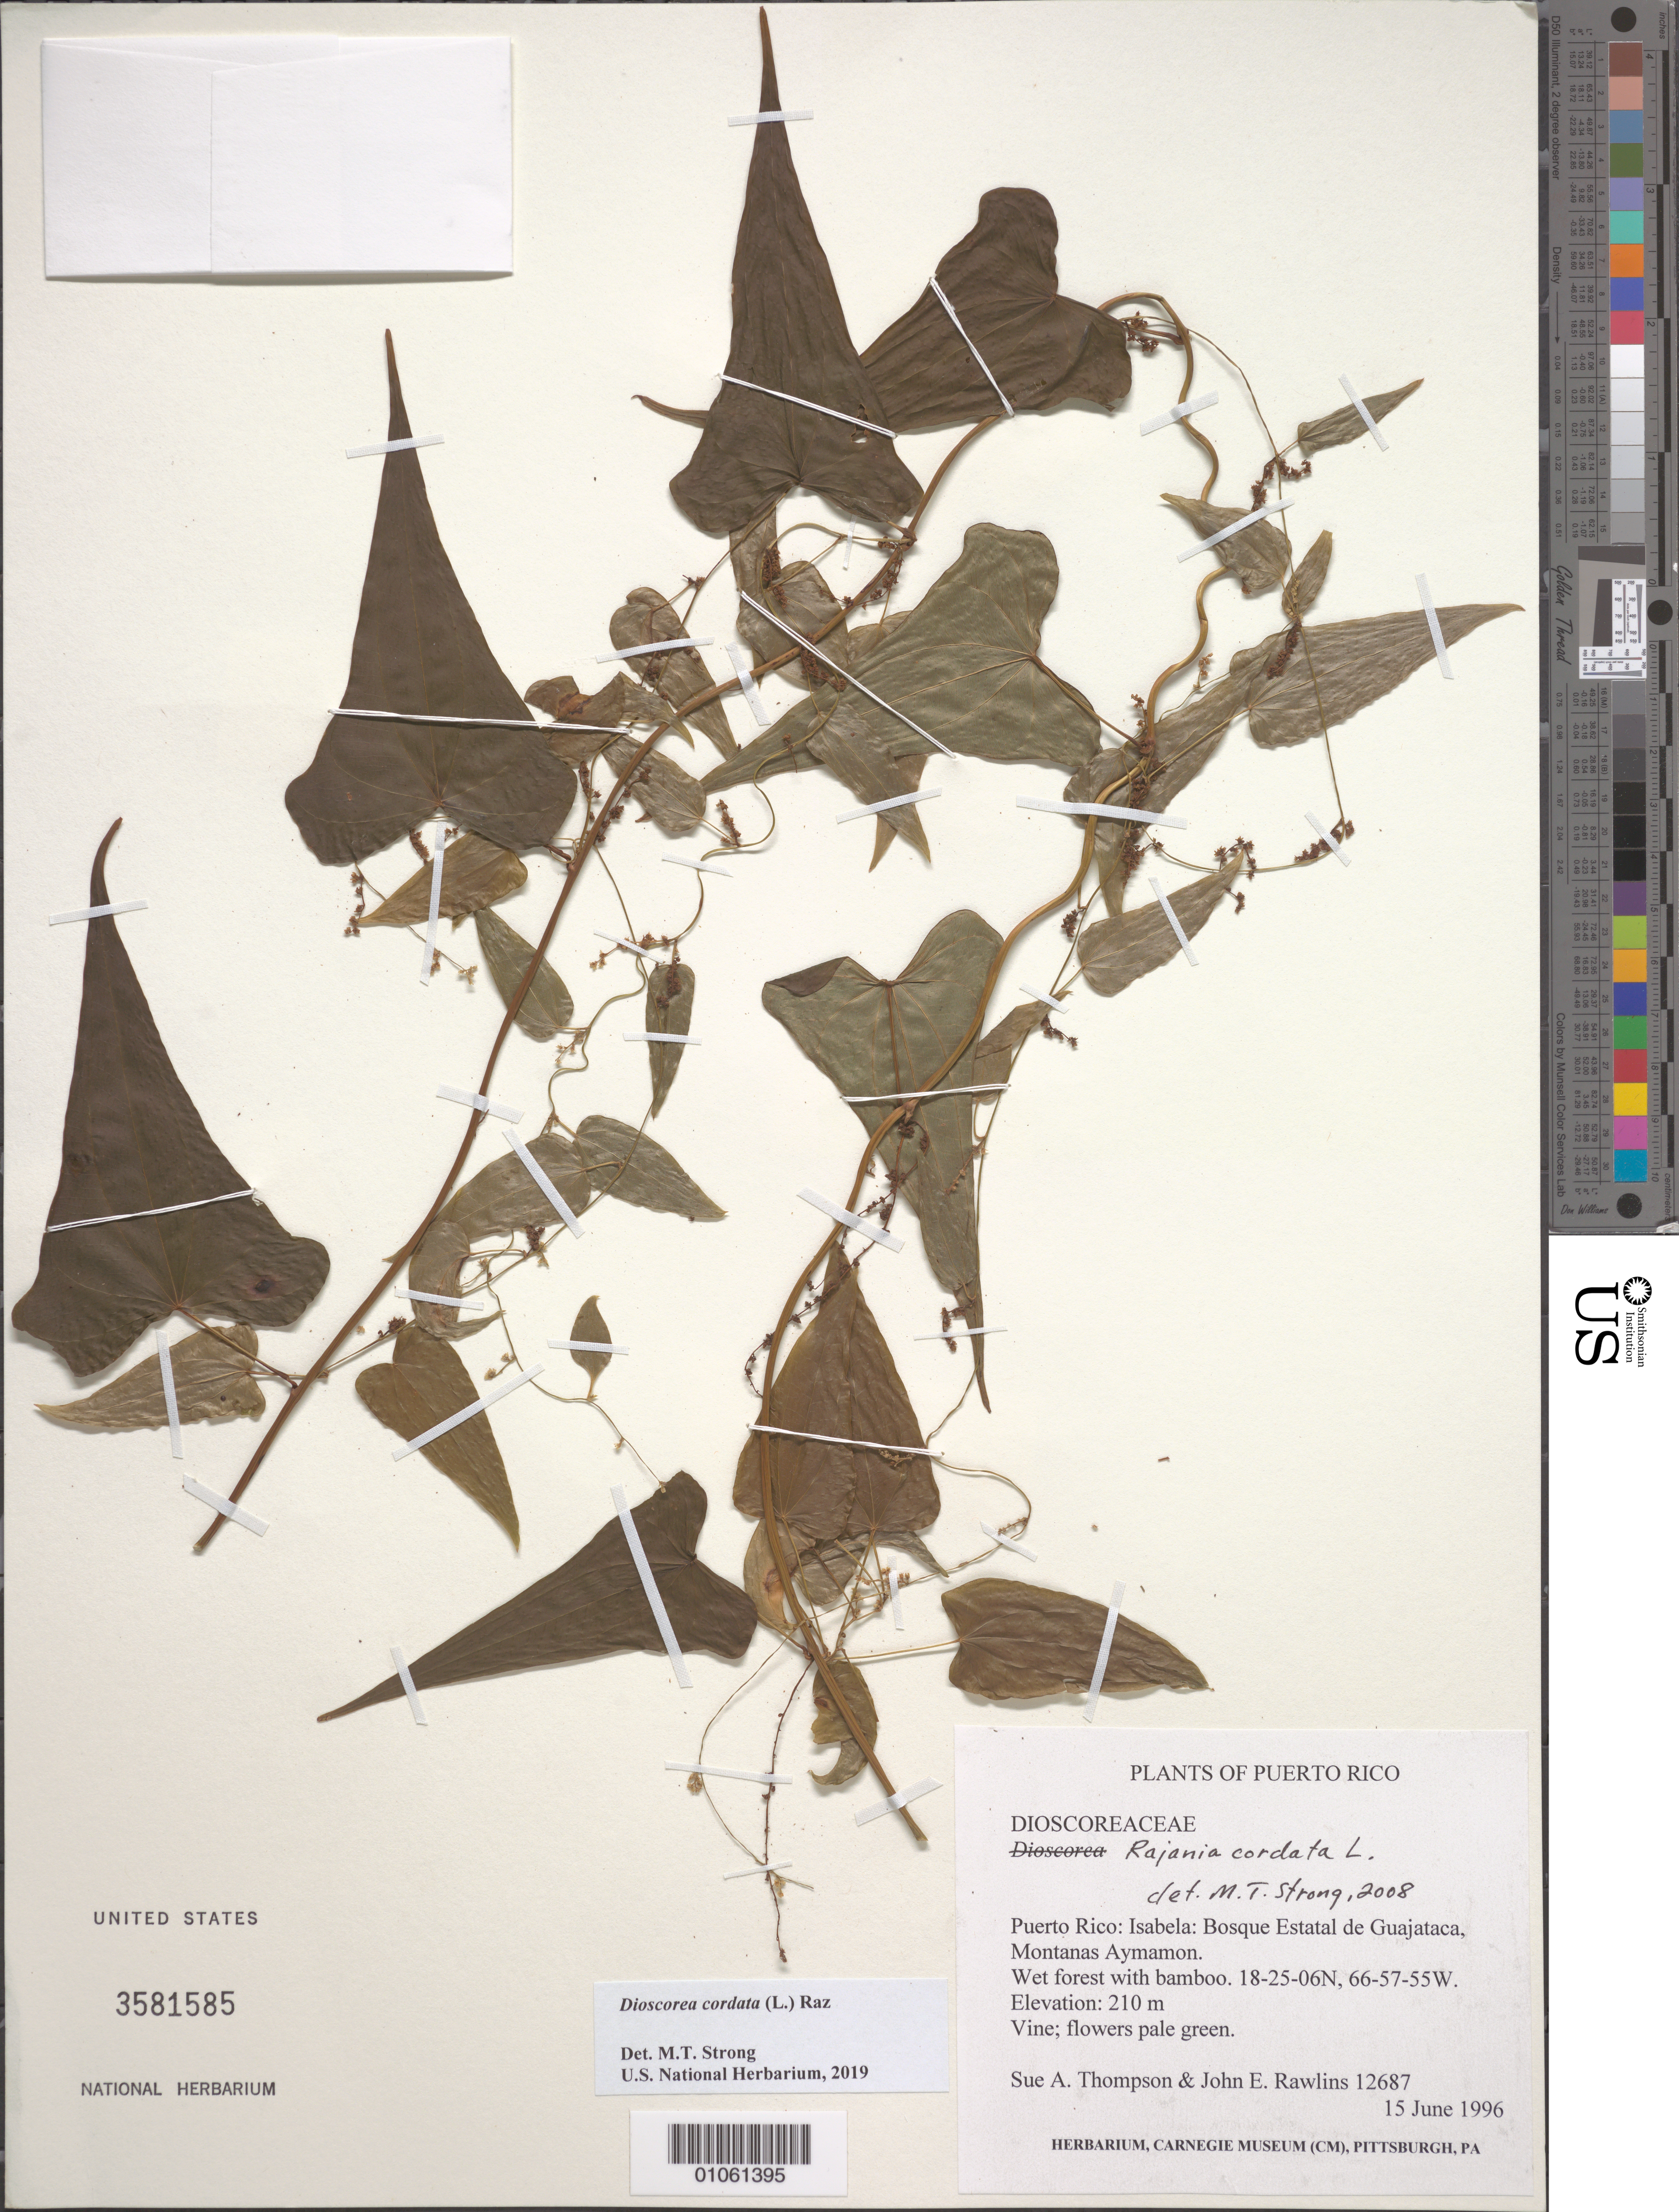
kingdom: Plantae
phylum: Tracheophyta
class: Liliopsida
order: Dioscoreales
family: Dioscoreaceae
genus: Dioscorea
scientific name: Dioscorea cordata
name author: (L.) Raz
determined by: Strong, M. T., (US), Smithsonian Institution - National Museum of Natural History (UNITED STATES)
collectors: S. A. Thompson & J. Rawlins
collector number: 12687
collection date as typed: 15 Jun 1996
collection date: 1996-06-15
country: Puerto Rico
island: Puerto Rico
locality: Isabela, Bosque Estatal de Guajataca, Montanas Aymamon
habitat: Wet forest with bamboo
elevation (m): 210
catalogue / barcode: US 3581585